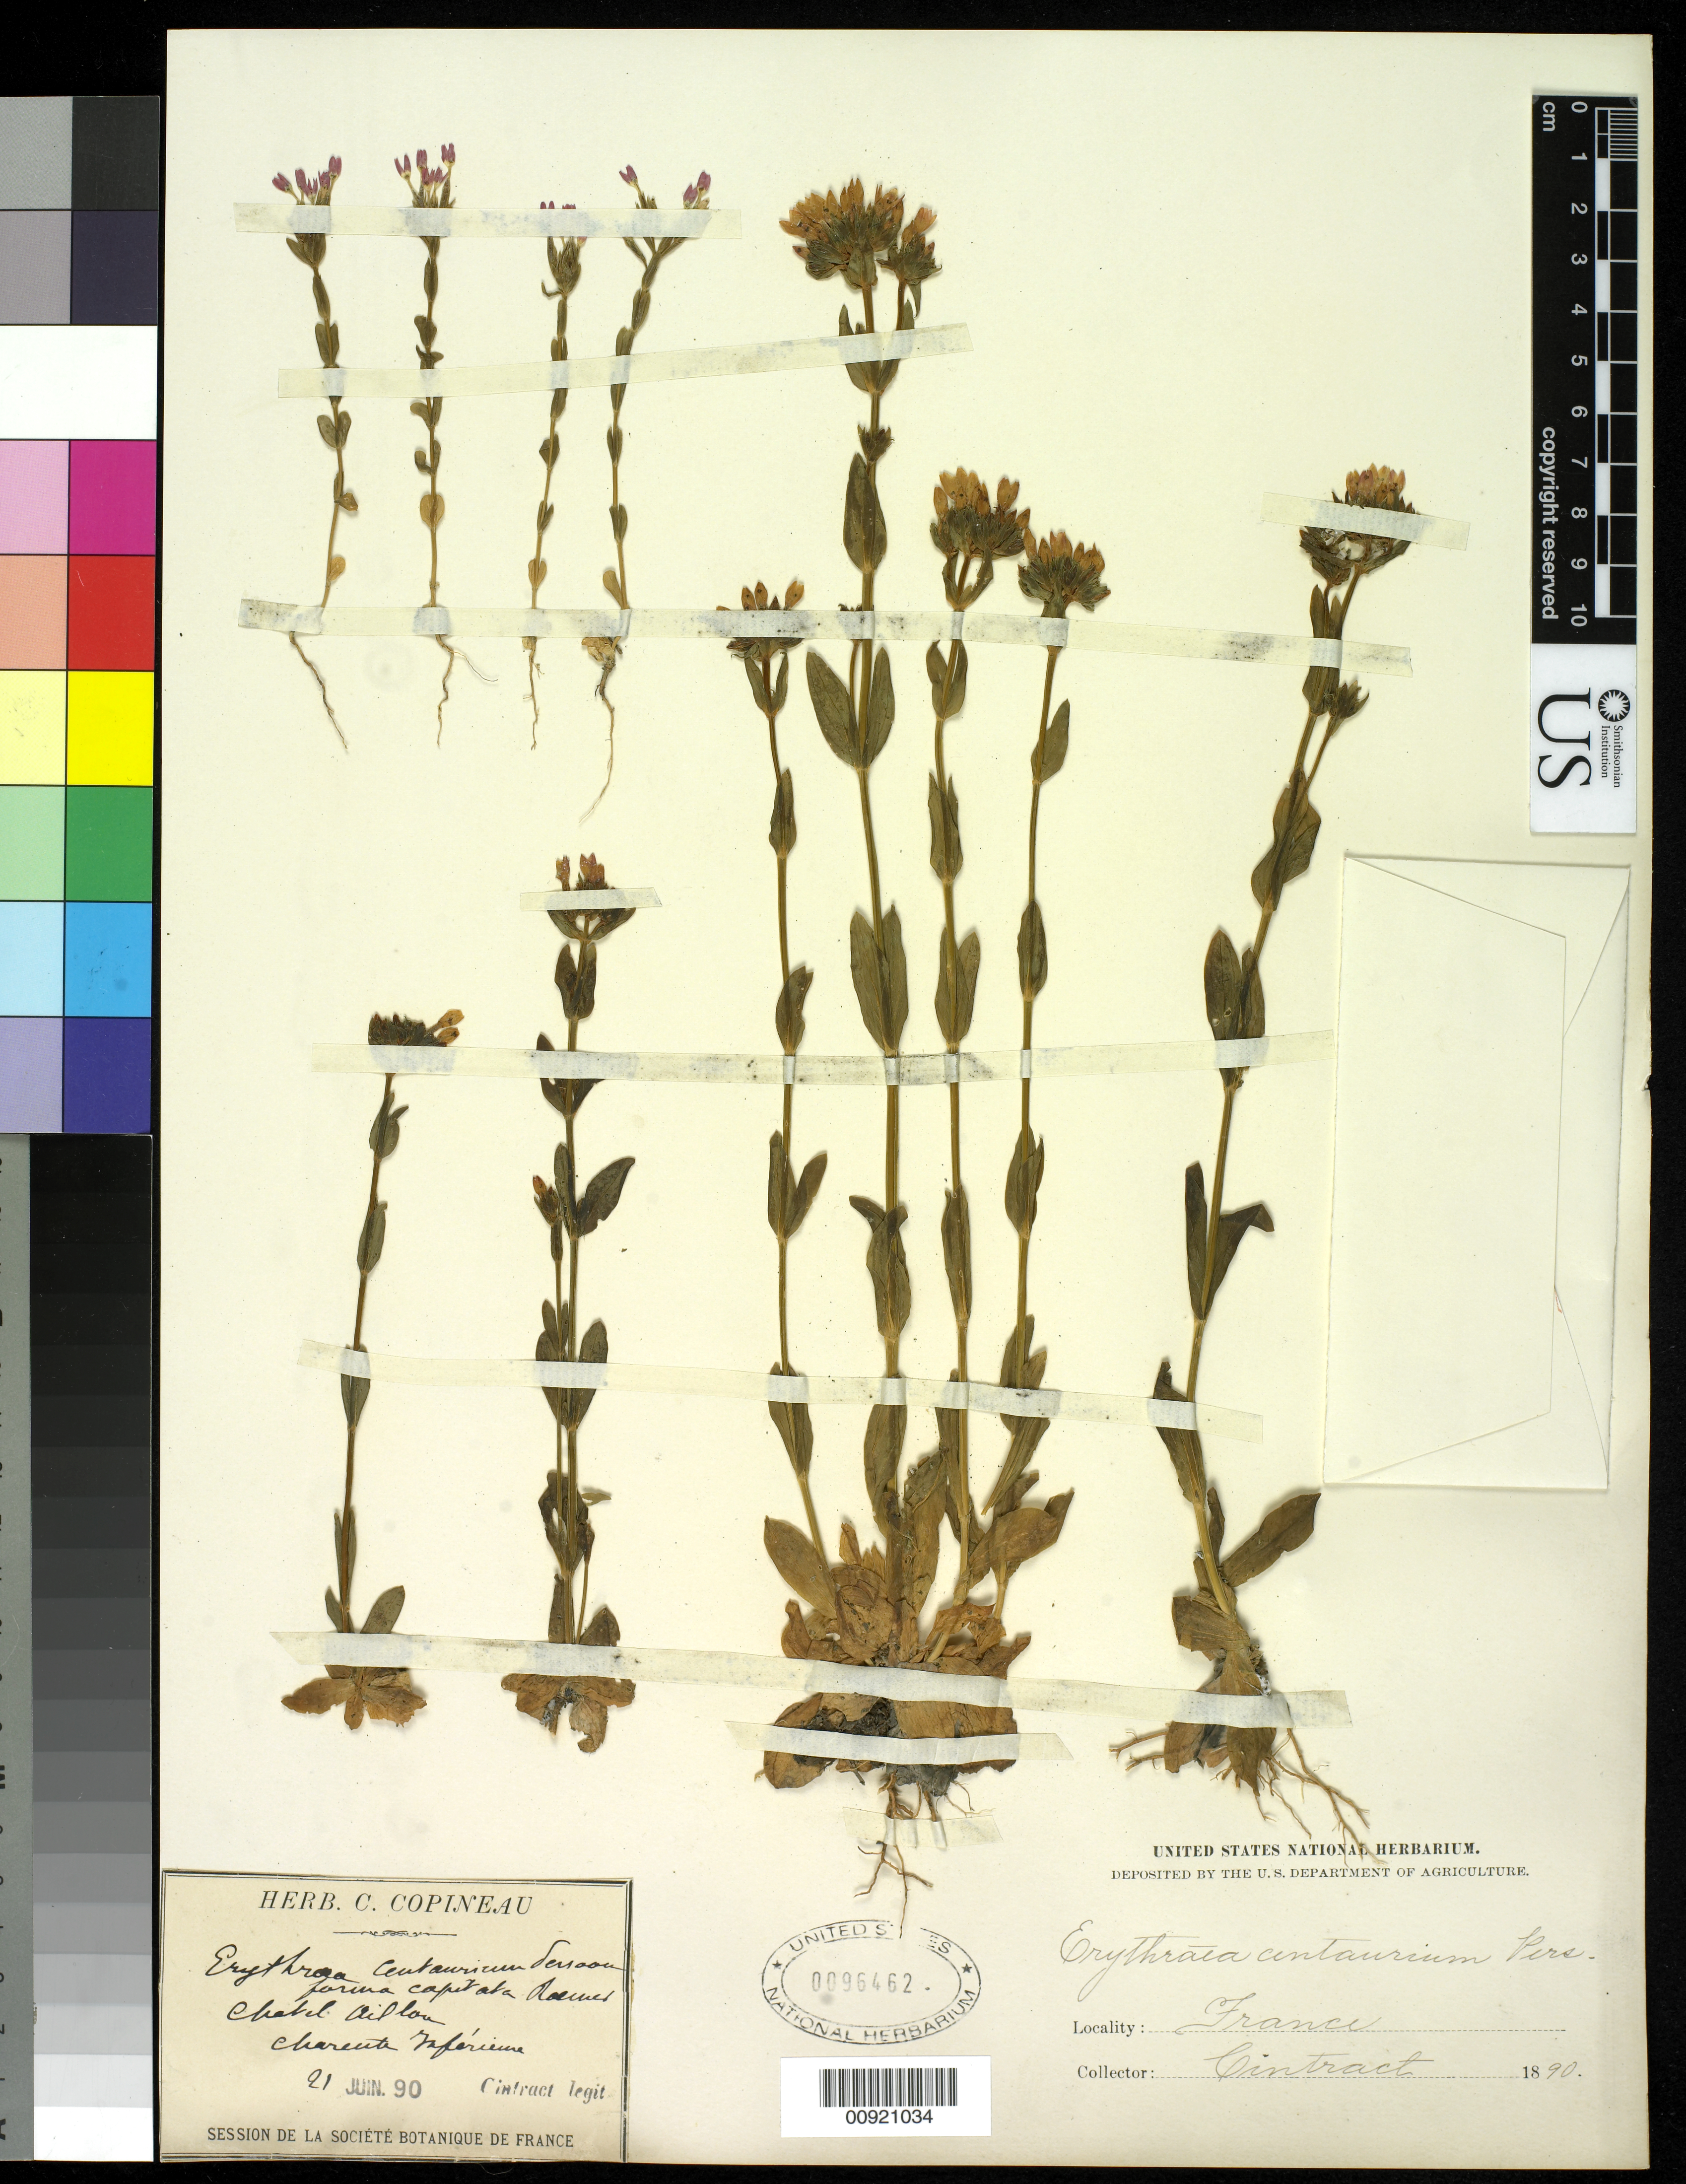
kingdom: Plantae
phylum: Tracheophyta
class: Magnoliopsida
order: Gentianales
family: Gentianaceae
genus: Erythraea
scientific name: Erythraea centaurium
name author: (L.) Borkh.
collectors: Cintract, --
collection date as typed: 21 Jun 1890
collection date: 1890-06-21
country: France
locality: chareute Mfercei[une]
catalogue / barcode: US 96462